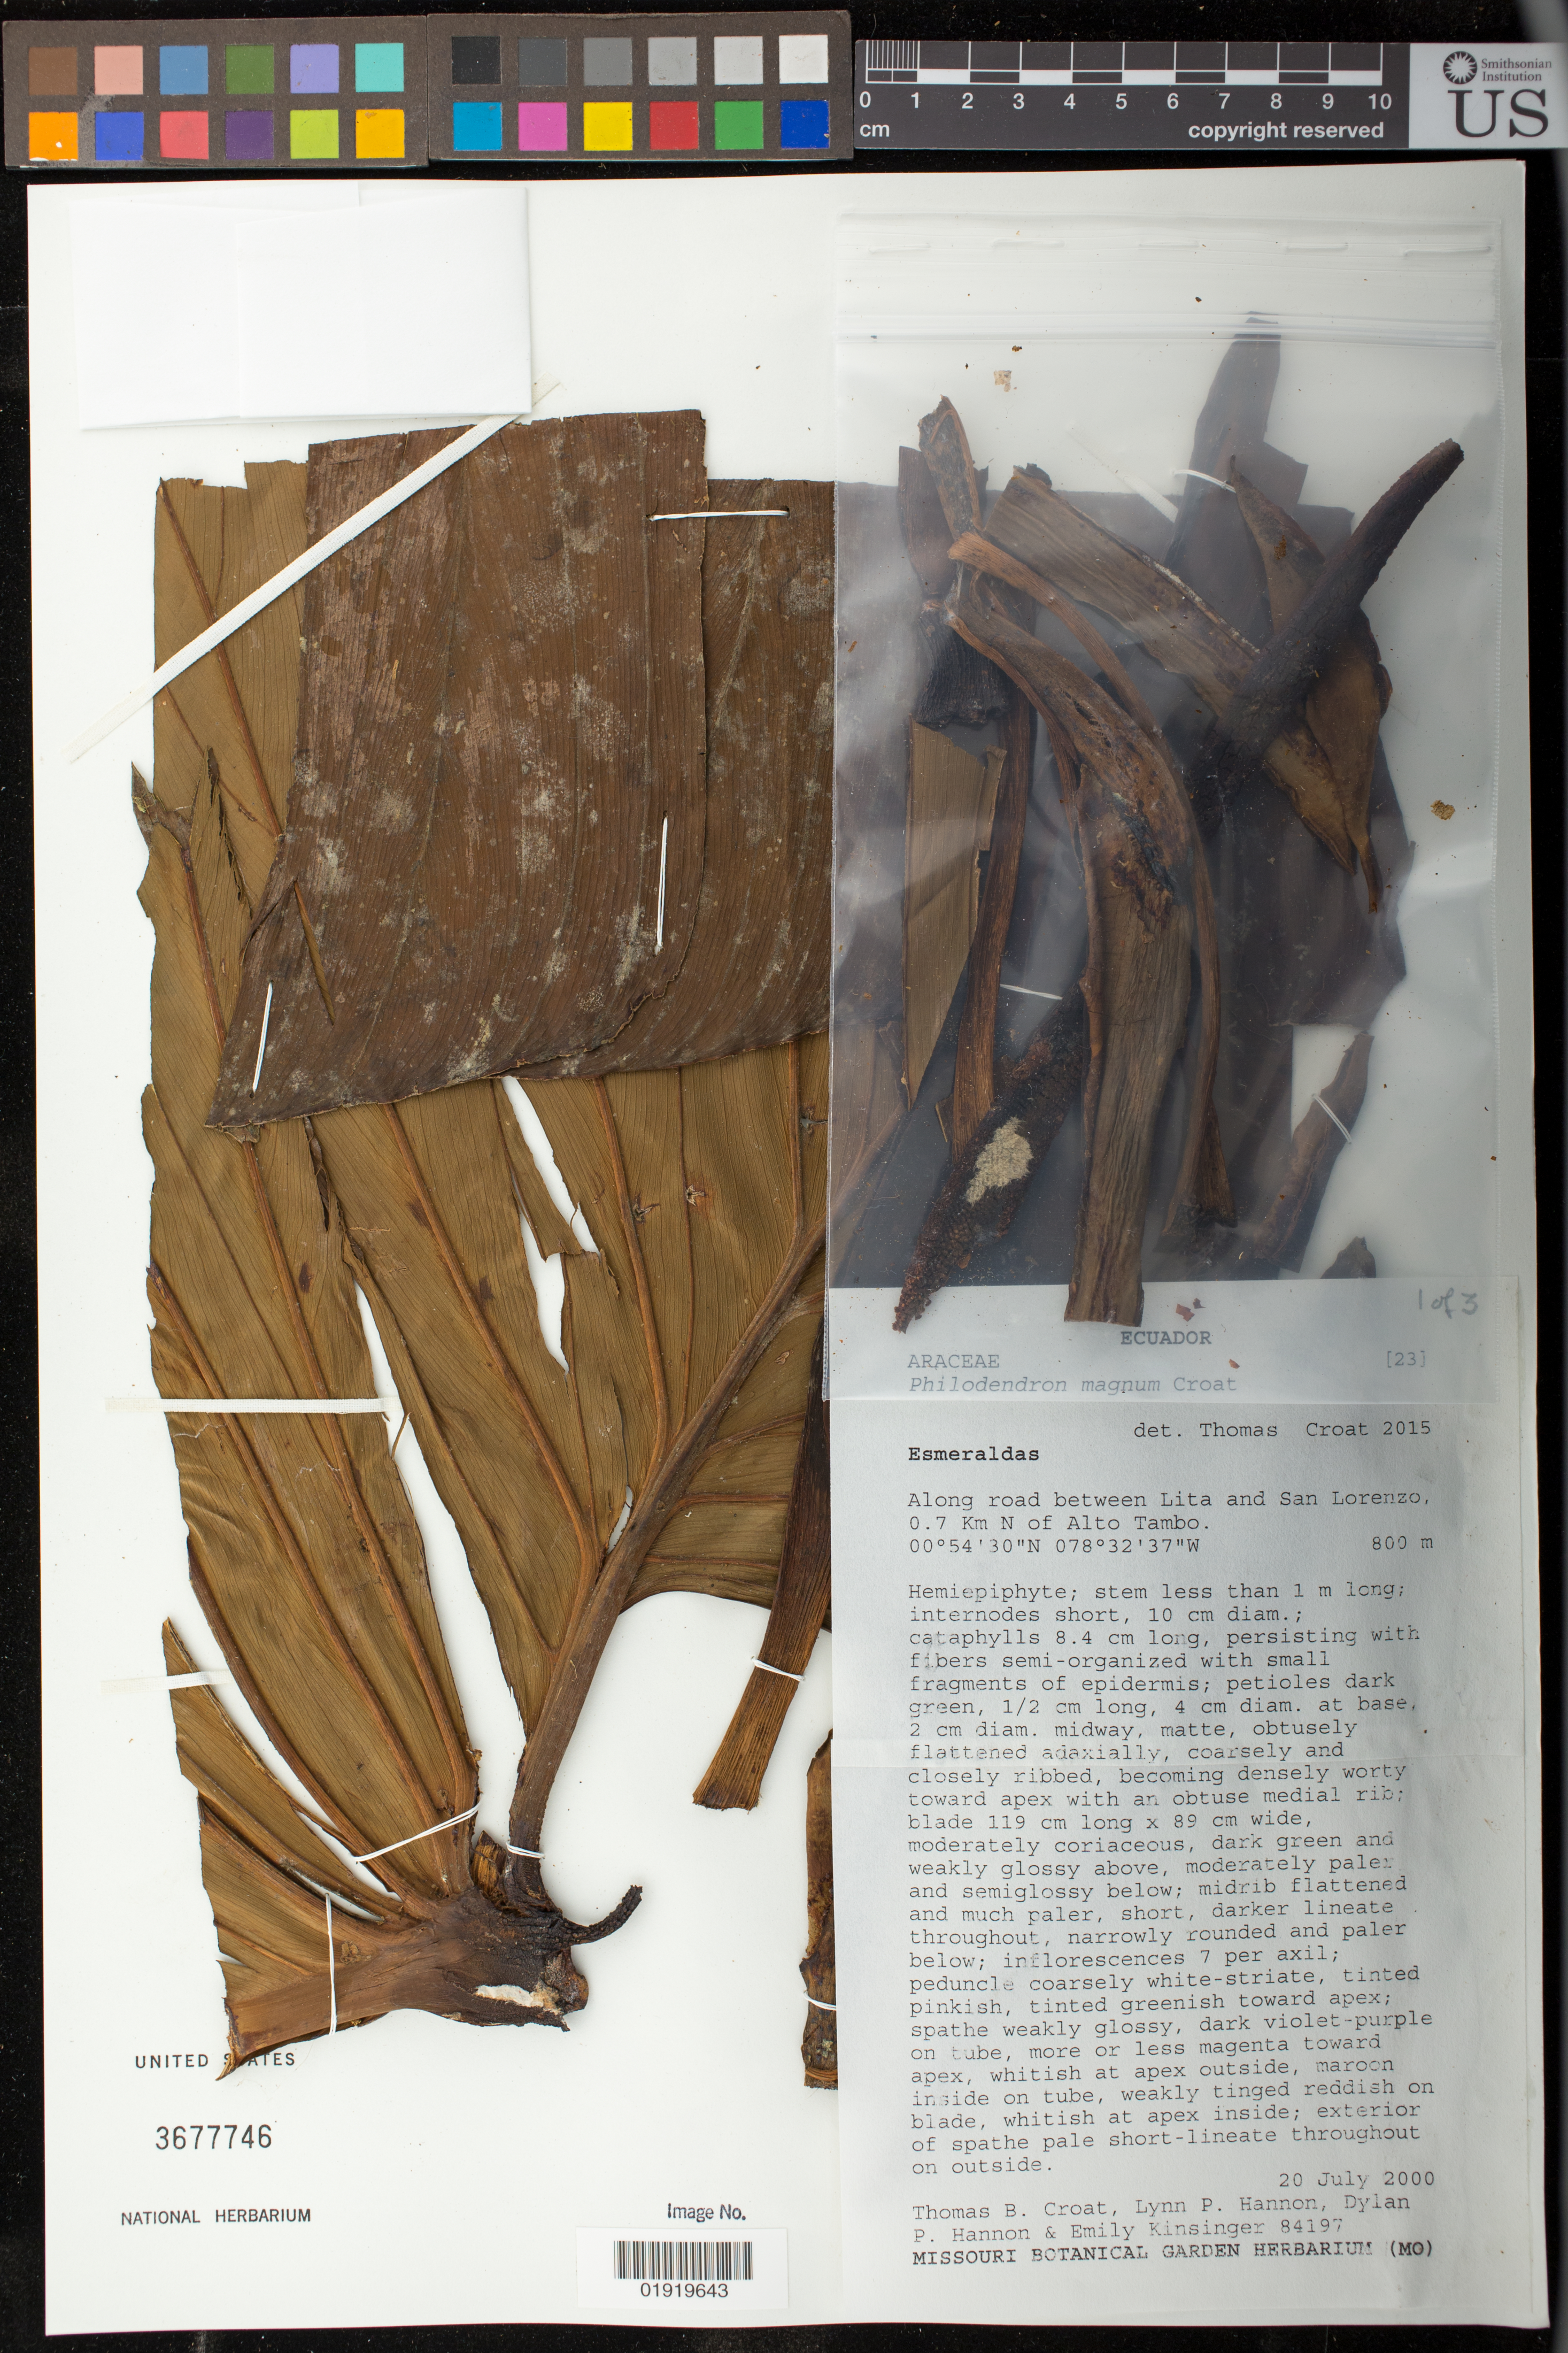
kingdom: Plantae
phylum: Tracheophyta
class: Liliopsida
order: Alismatales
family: Araceae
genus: Philodendron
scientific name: Philodendron magnum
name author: Croat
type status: Isotype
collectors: T. B. Croat, L. Hannon, D. Hannon & E. Kinsinger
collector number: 84197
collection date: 2000-07-20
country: Ecuador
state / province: Esmeraldas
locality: Esmeraldas. Along road between Lita and San Lorenzo, 0.7 km N of Alto Tambo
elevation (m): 800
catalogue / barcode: US 3677746